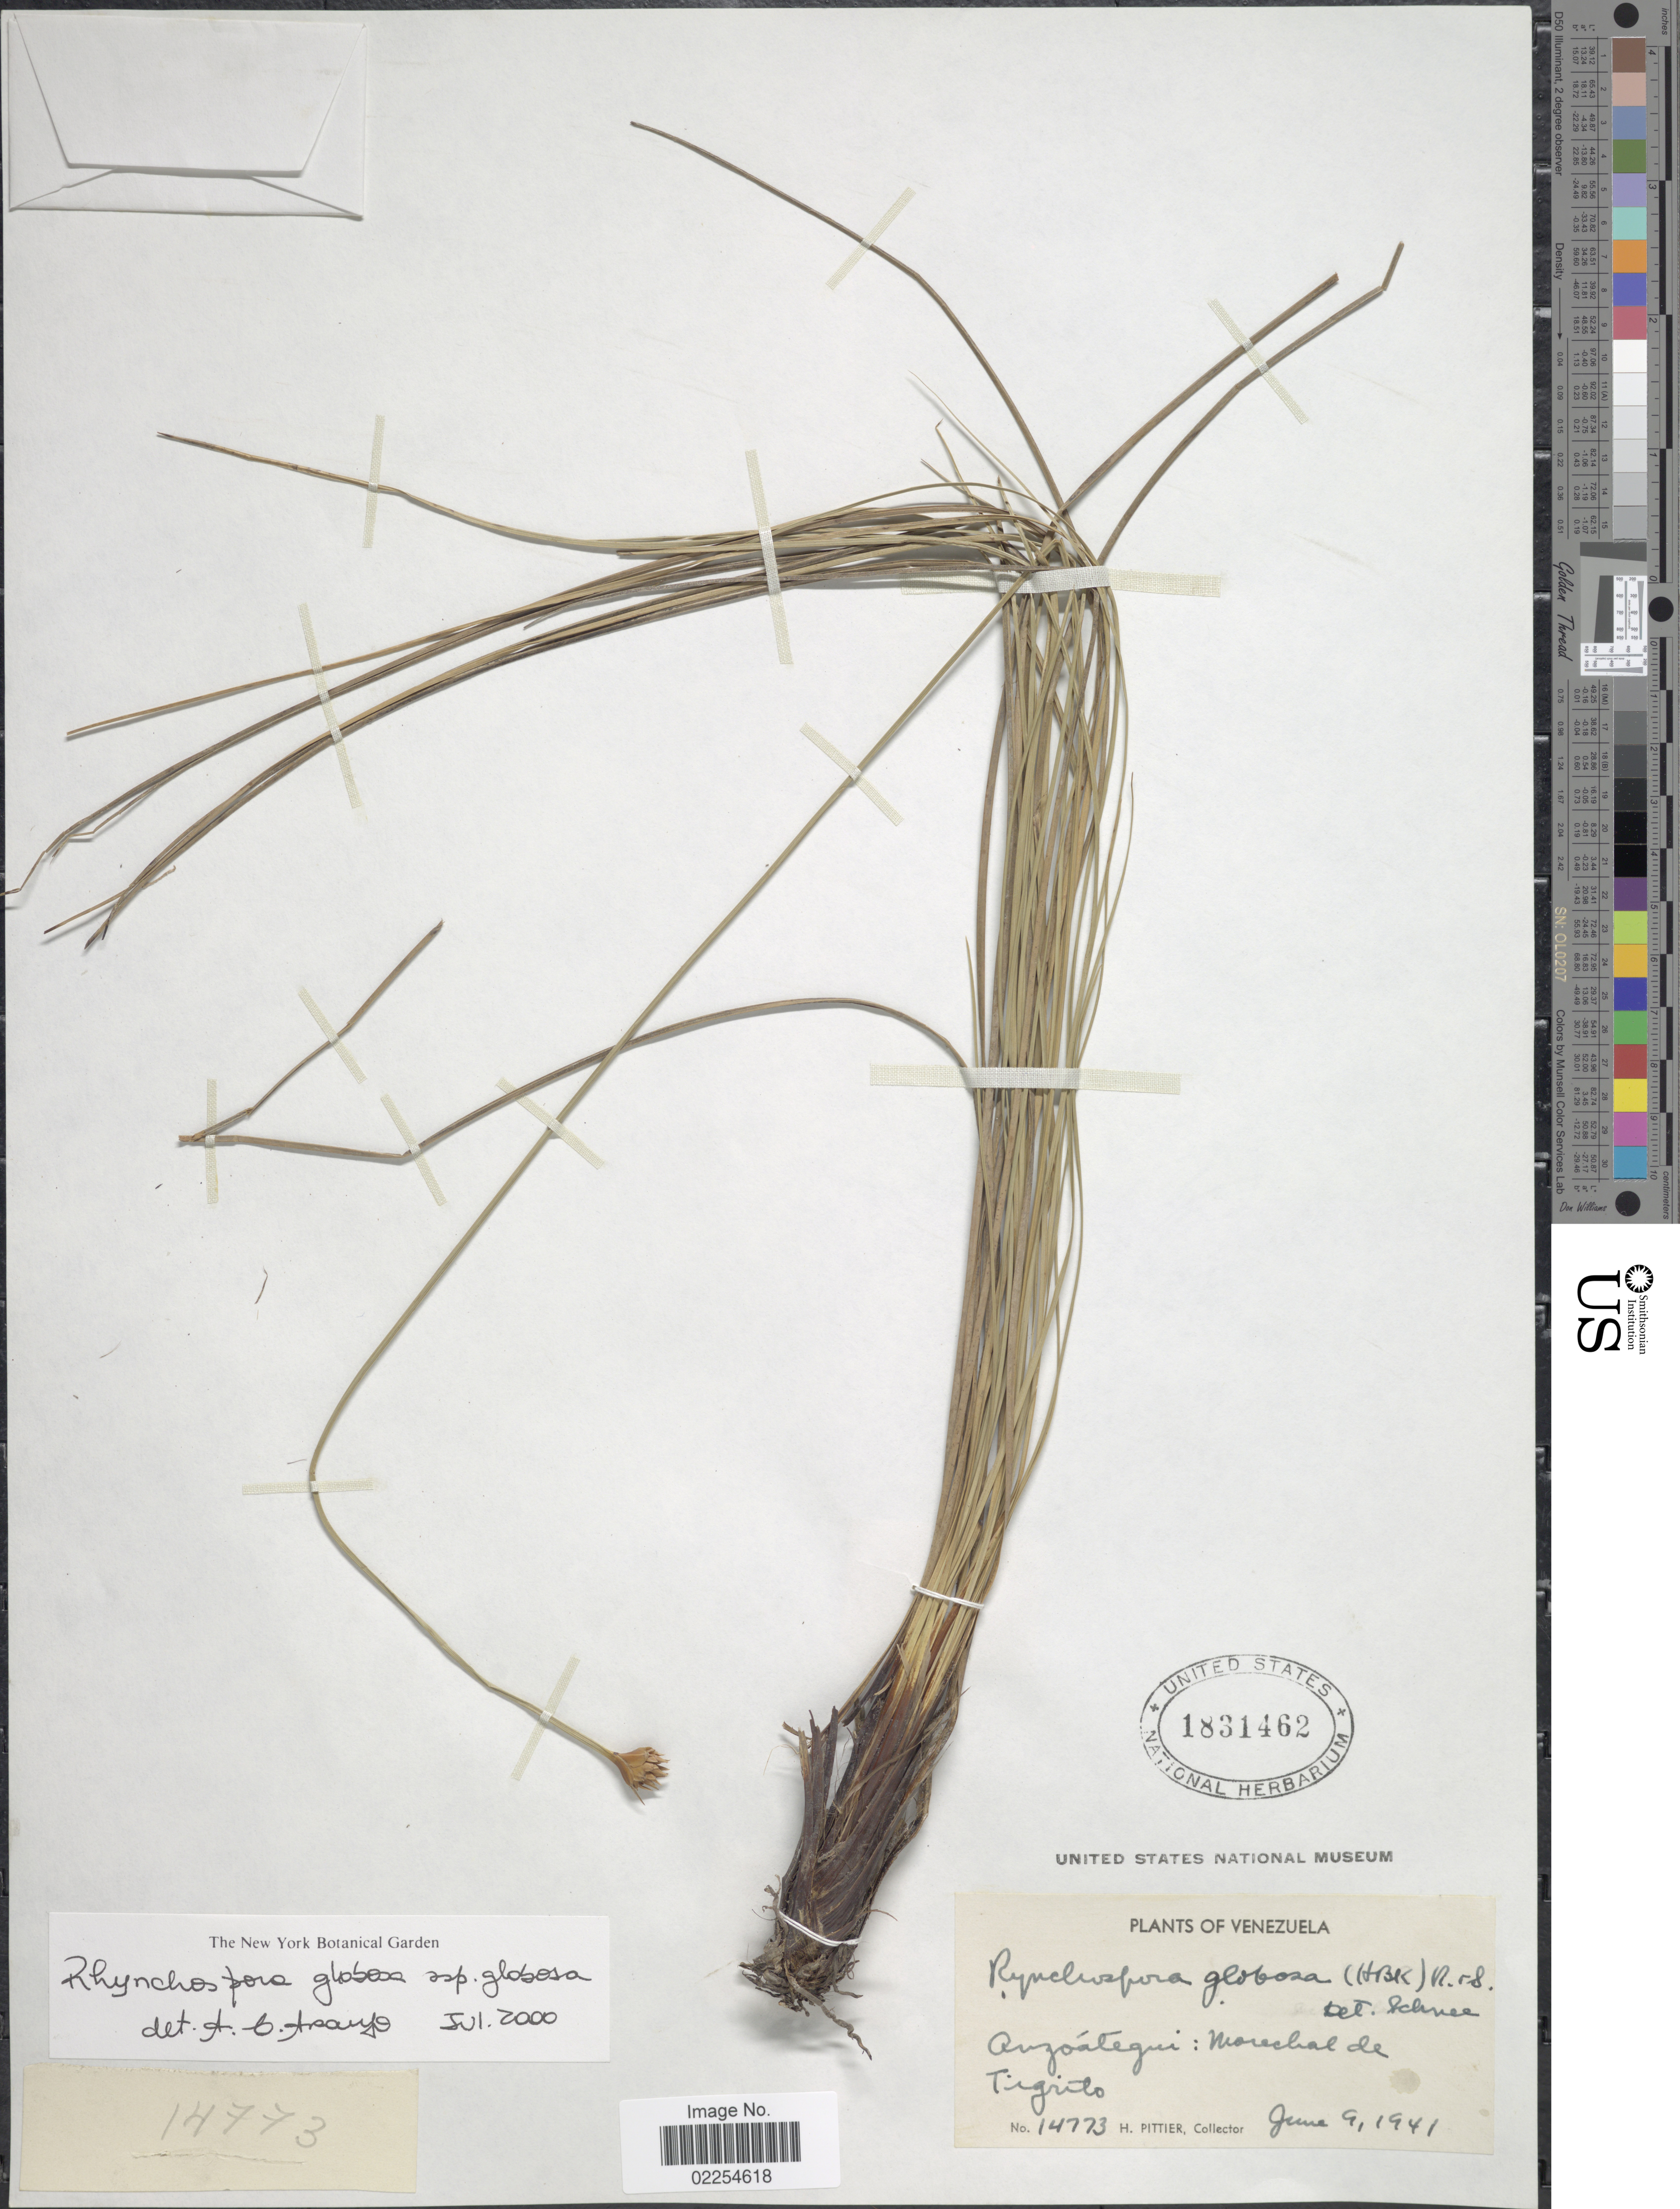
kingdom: Plantae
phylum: Tracheophyta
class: Liliopsida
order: Poales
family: Cyperaceae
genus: Rhynchospora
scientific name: Rhynchospora globosa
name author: (Kunth) Roem. & Schult.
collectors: H. F. Pittier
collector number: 14773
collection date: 1941-06-09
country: Venezuela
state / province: Anzoategui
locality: Morechal de Tigrito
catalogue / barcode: US 1831462